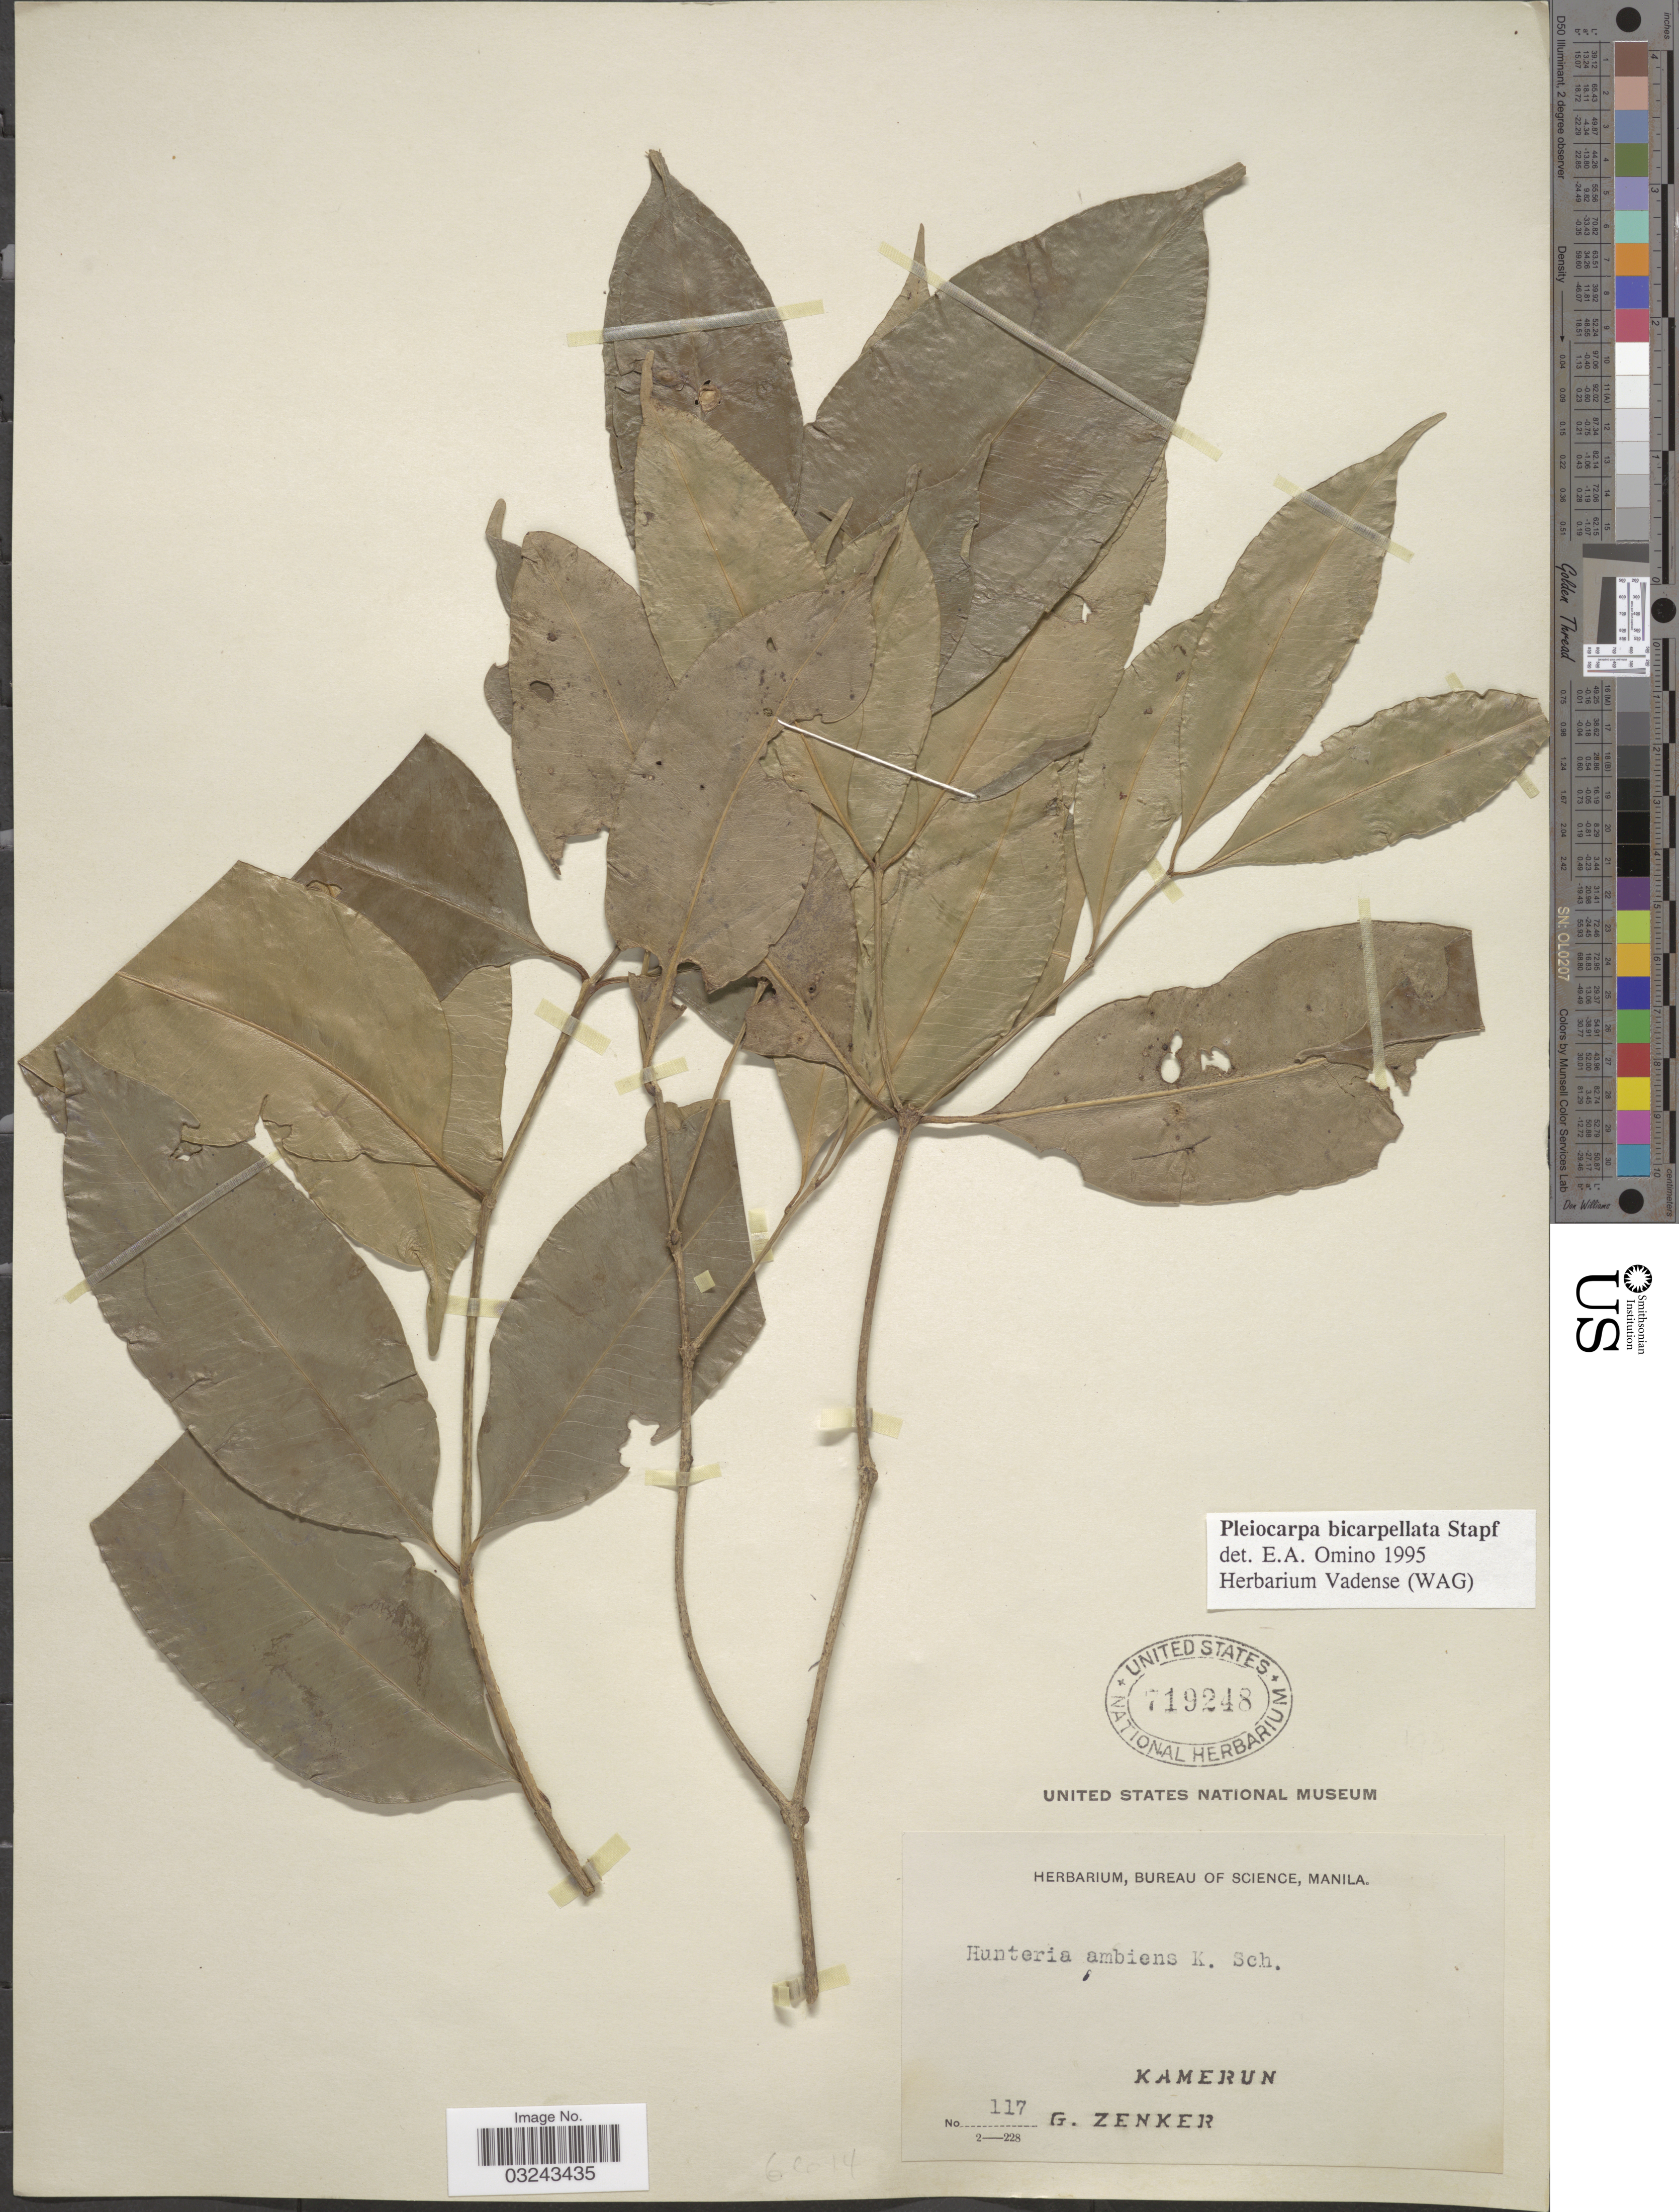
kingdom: Plantae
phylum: Tracheophyta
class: Magnoliopsida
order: Gentianales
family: Apocynaceae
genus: Pleiocarpa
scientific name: Pleiocarpa bicarpellata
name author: Stapf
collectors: G. A. Zenker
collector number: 117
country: Cameroon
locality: Kamerun.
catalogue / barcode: US 719248